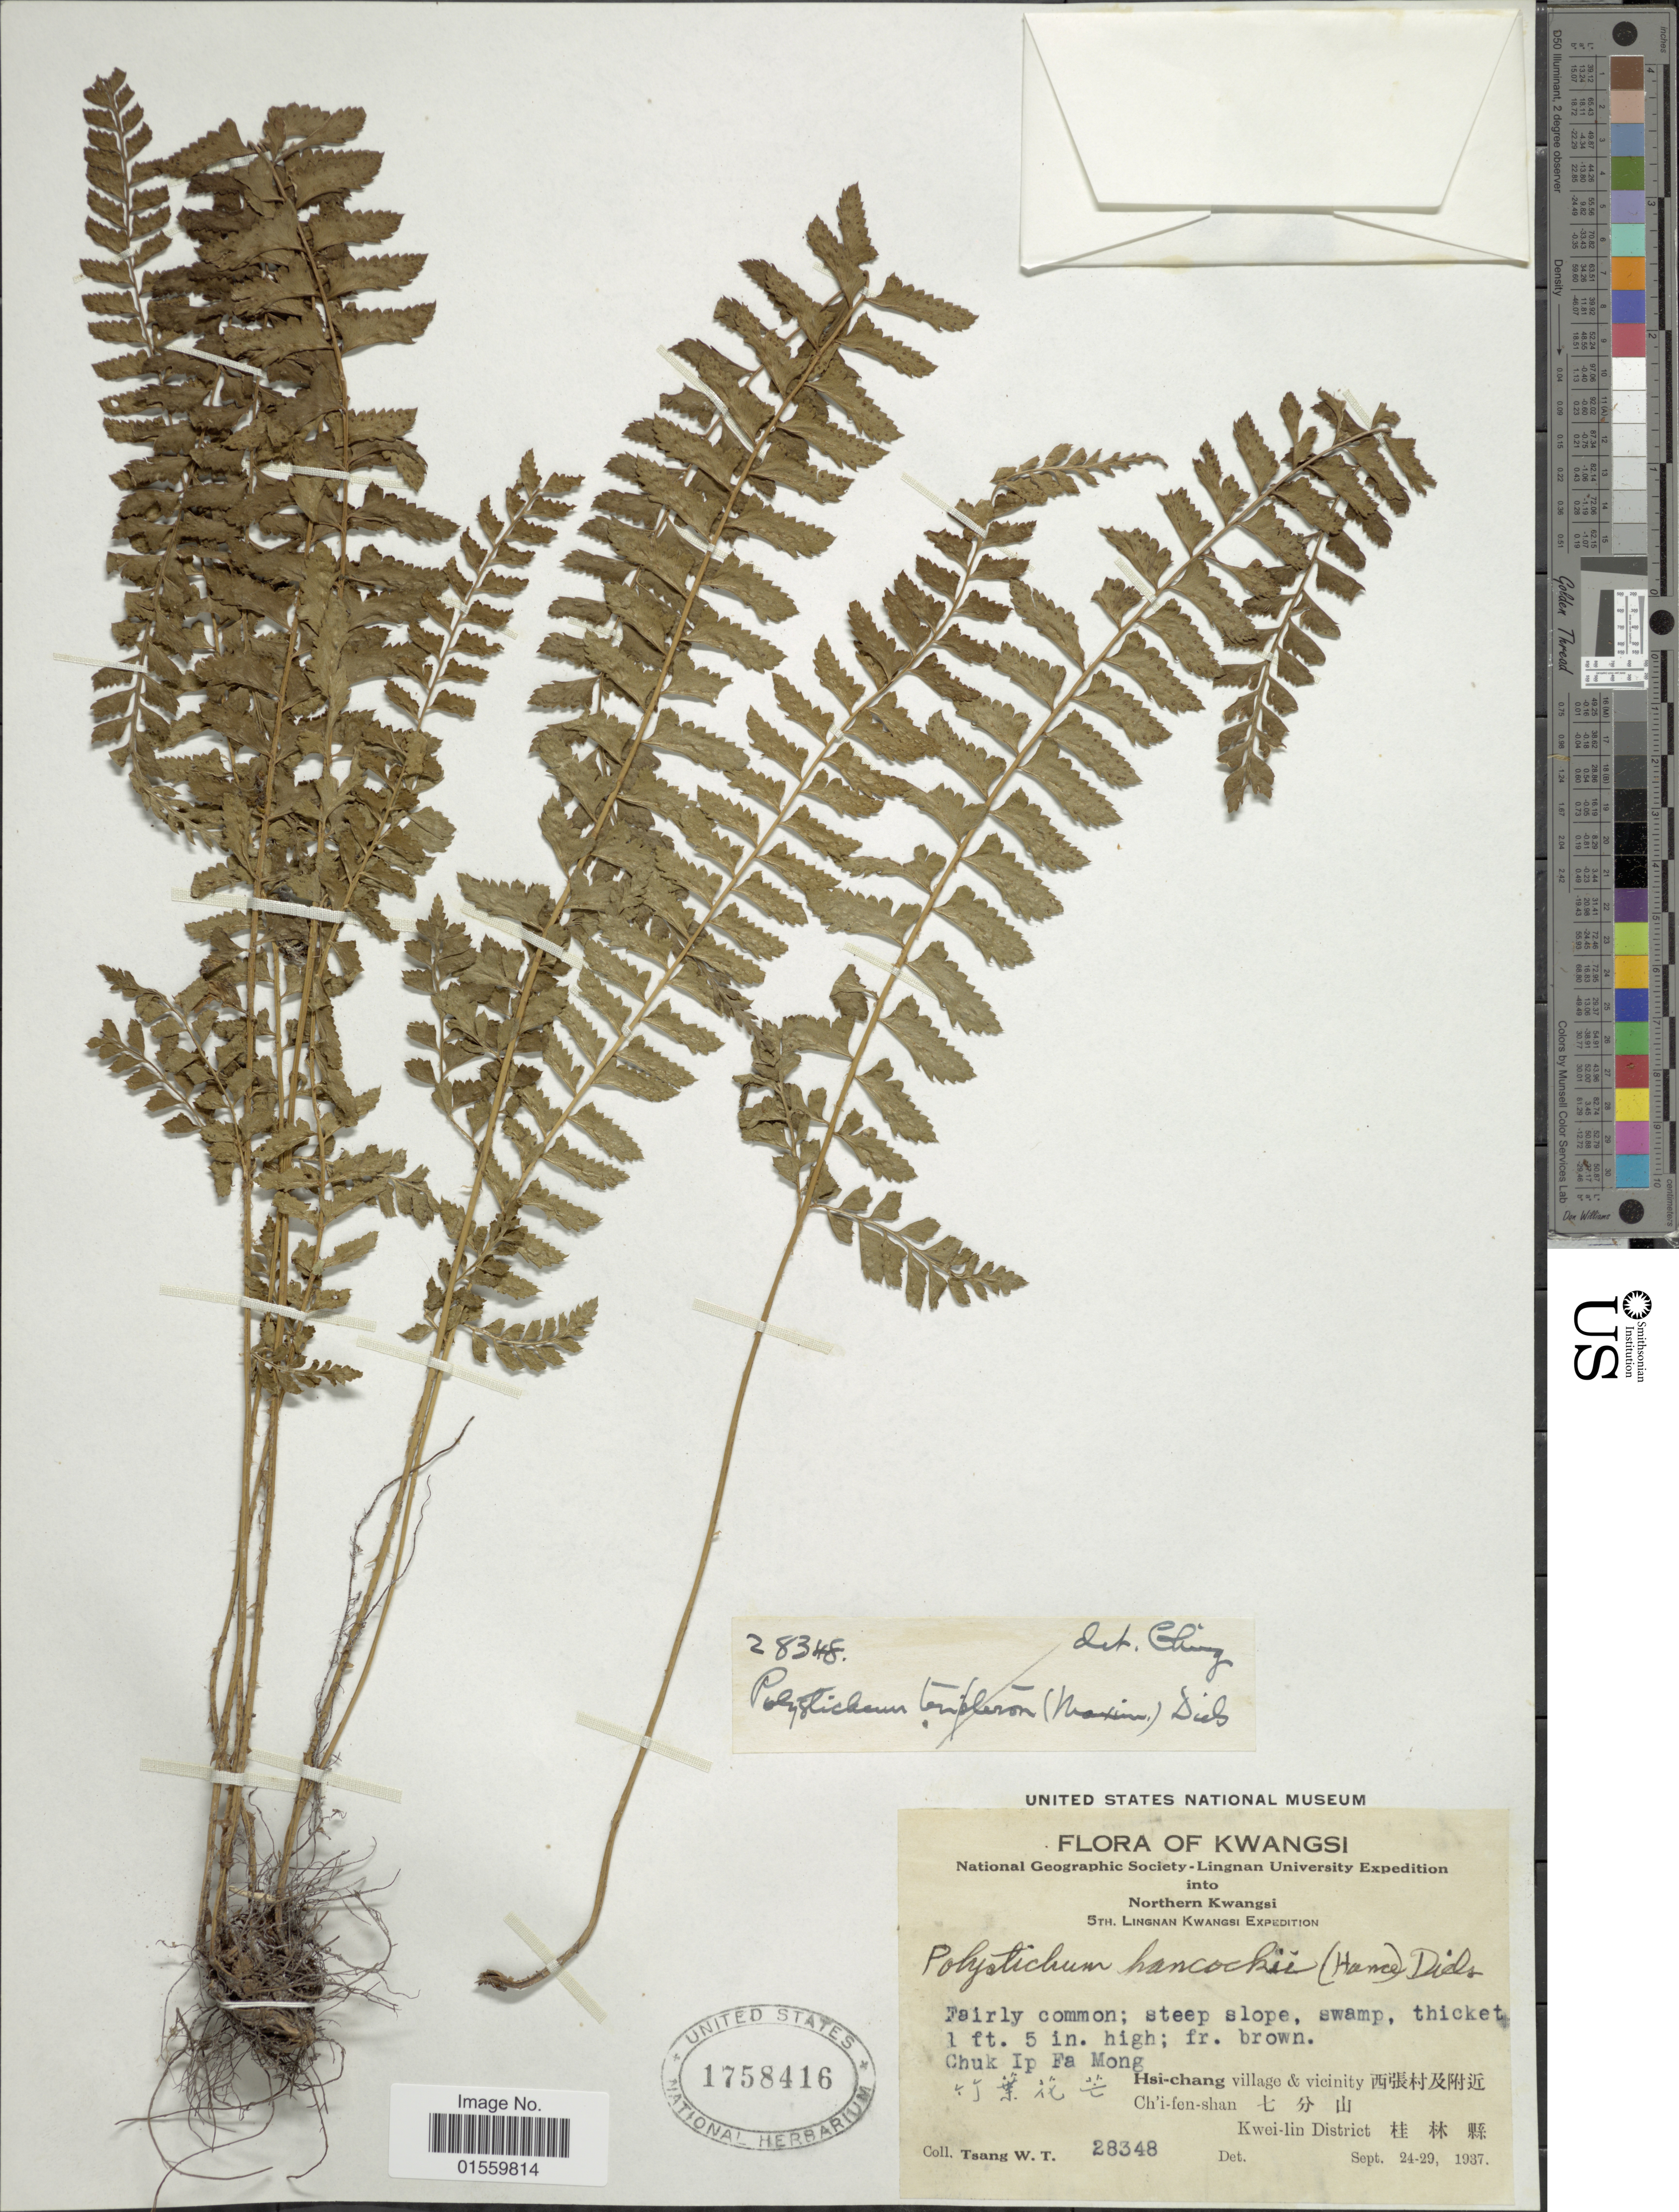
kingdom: Plantae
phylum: Tracheophyta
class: Polypodiopsida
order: Polypodiales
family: Dryopteridaceae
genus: Polystichum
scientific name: Polystichum sp.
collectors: W. T. Tsang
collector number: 28348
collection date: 1937-09-24/1937-09-29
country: China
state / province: Guangxi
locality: Northern Kwangsi, Chuk Ip Fa Mong, Hsi-chang village & vicinity, Ch'i-fen-shan, Kwei-lin District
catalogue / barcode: US 1758416